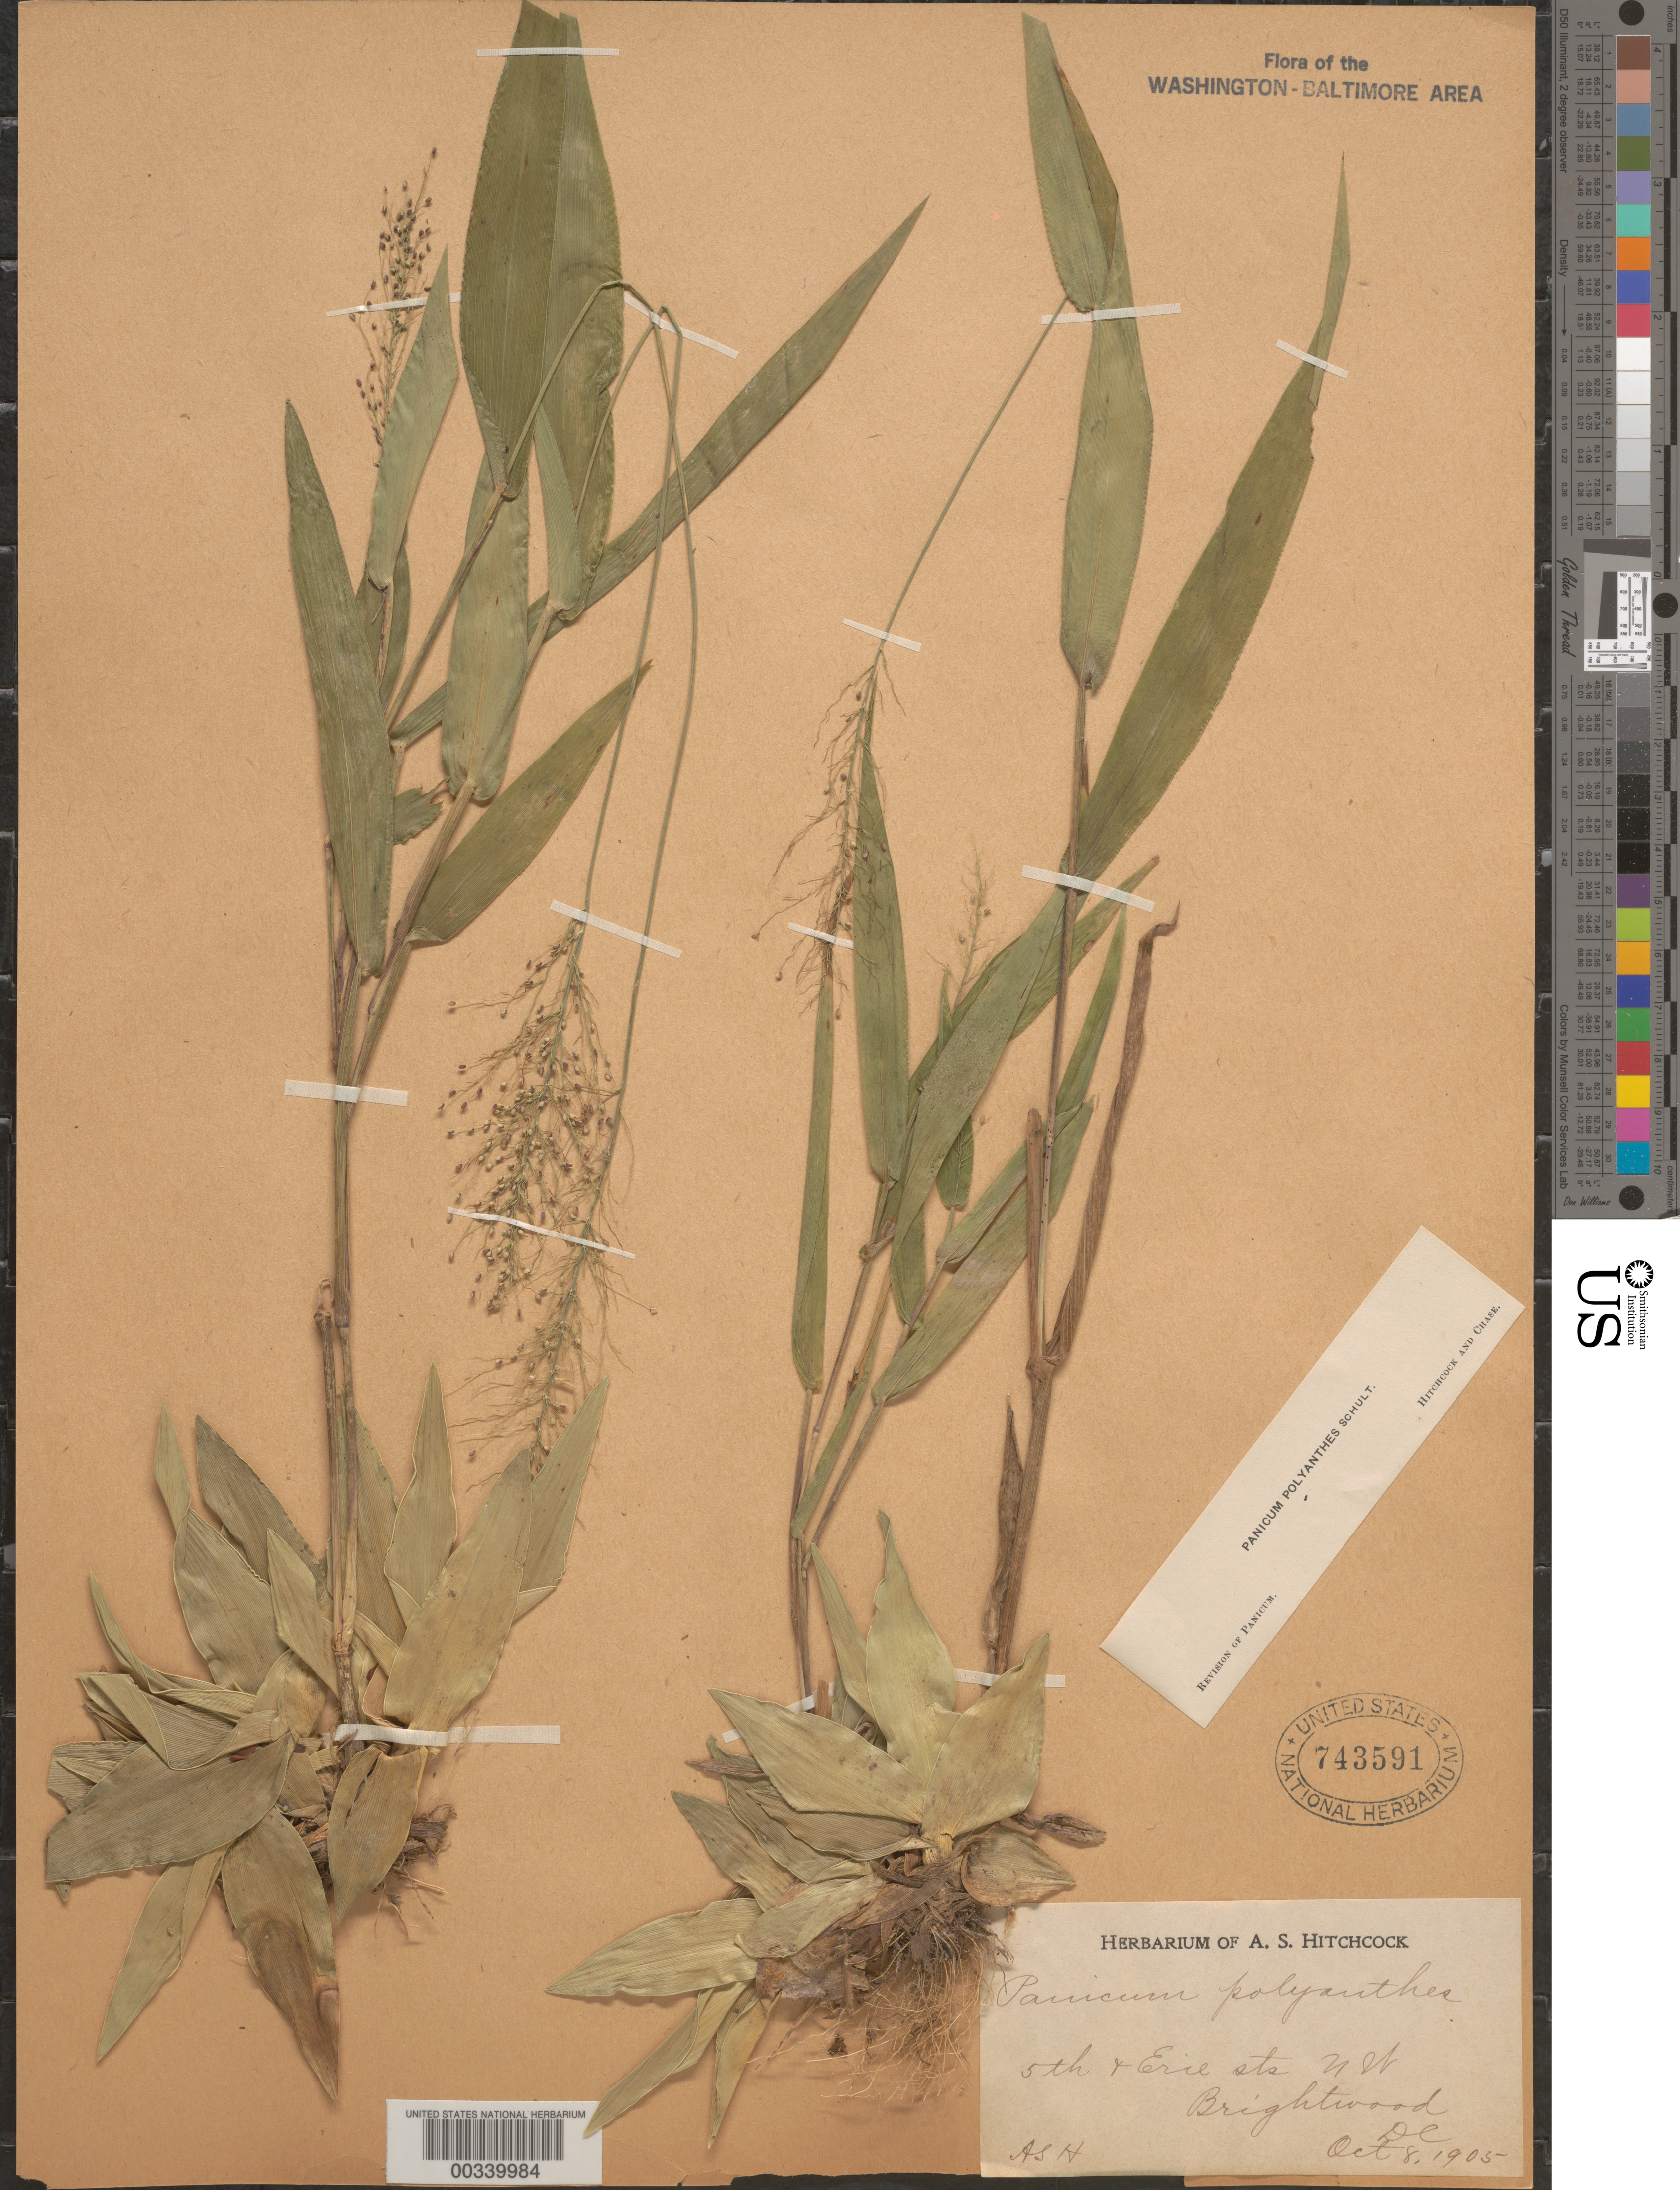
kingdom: Plantae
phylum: Tracheophyta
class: Liliopsida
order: Poales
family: Poaceae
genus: Dichanthelium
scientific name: Dichanthelium sphaerocarpon var. isophyllum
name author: (Scribn.) Gould & C.A. Clark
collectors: A. S. Hitchcock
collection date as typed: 08 Oct 1905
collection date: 1905-10-08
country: United States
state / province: District of Columbia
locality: Brightwood, at 5th and Erie Streets, NW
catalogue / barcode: US 743591